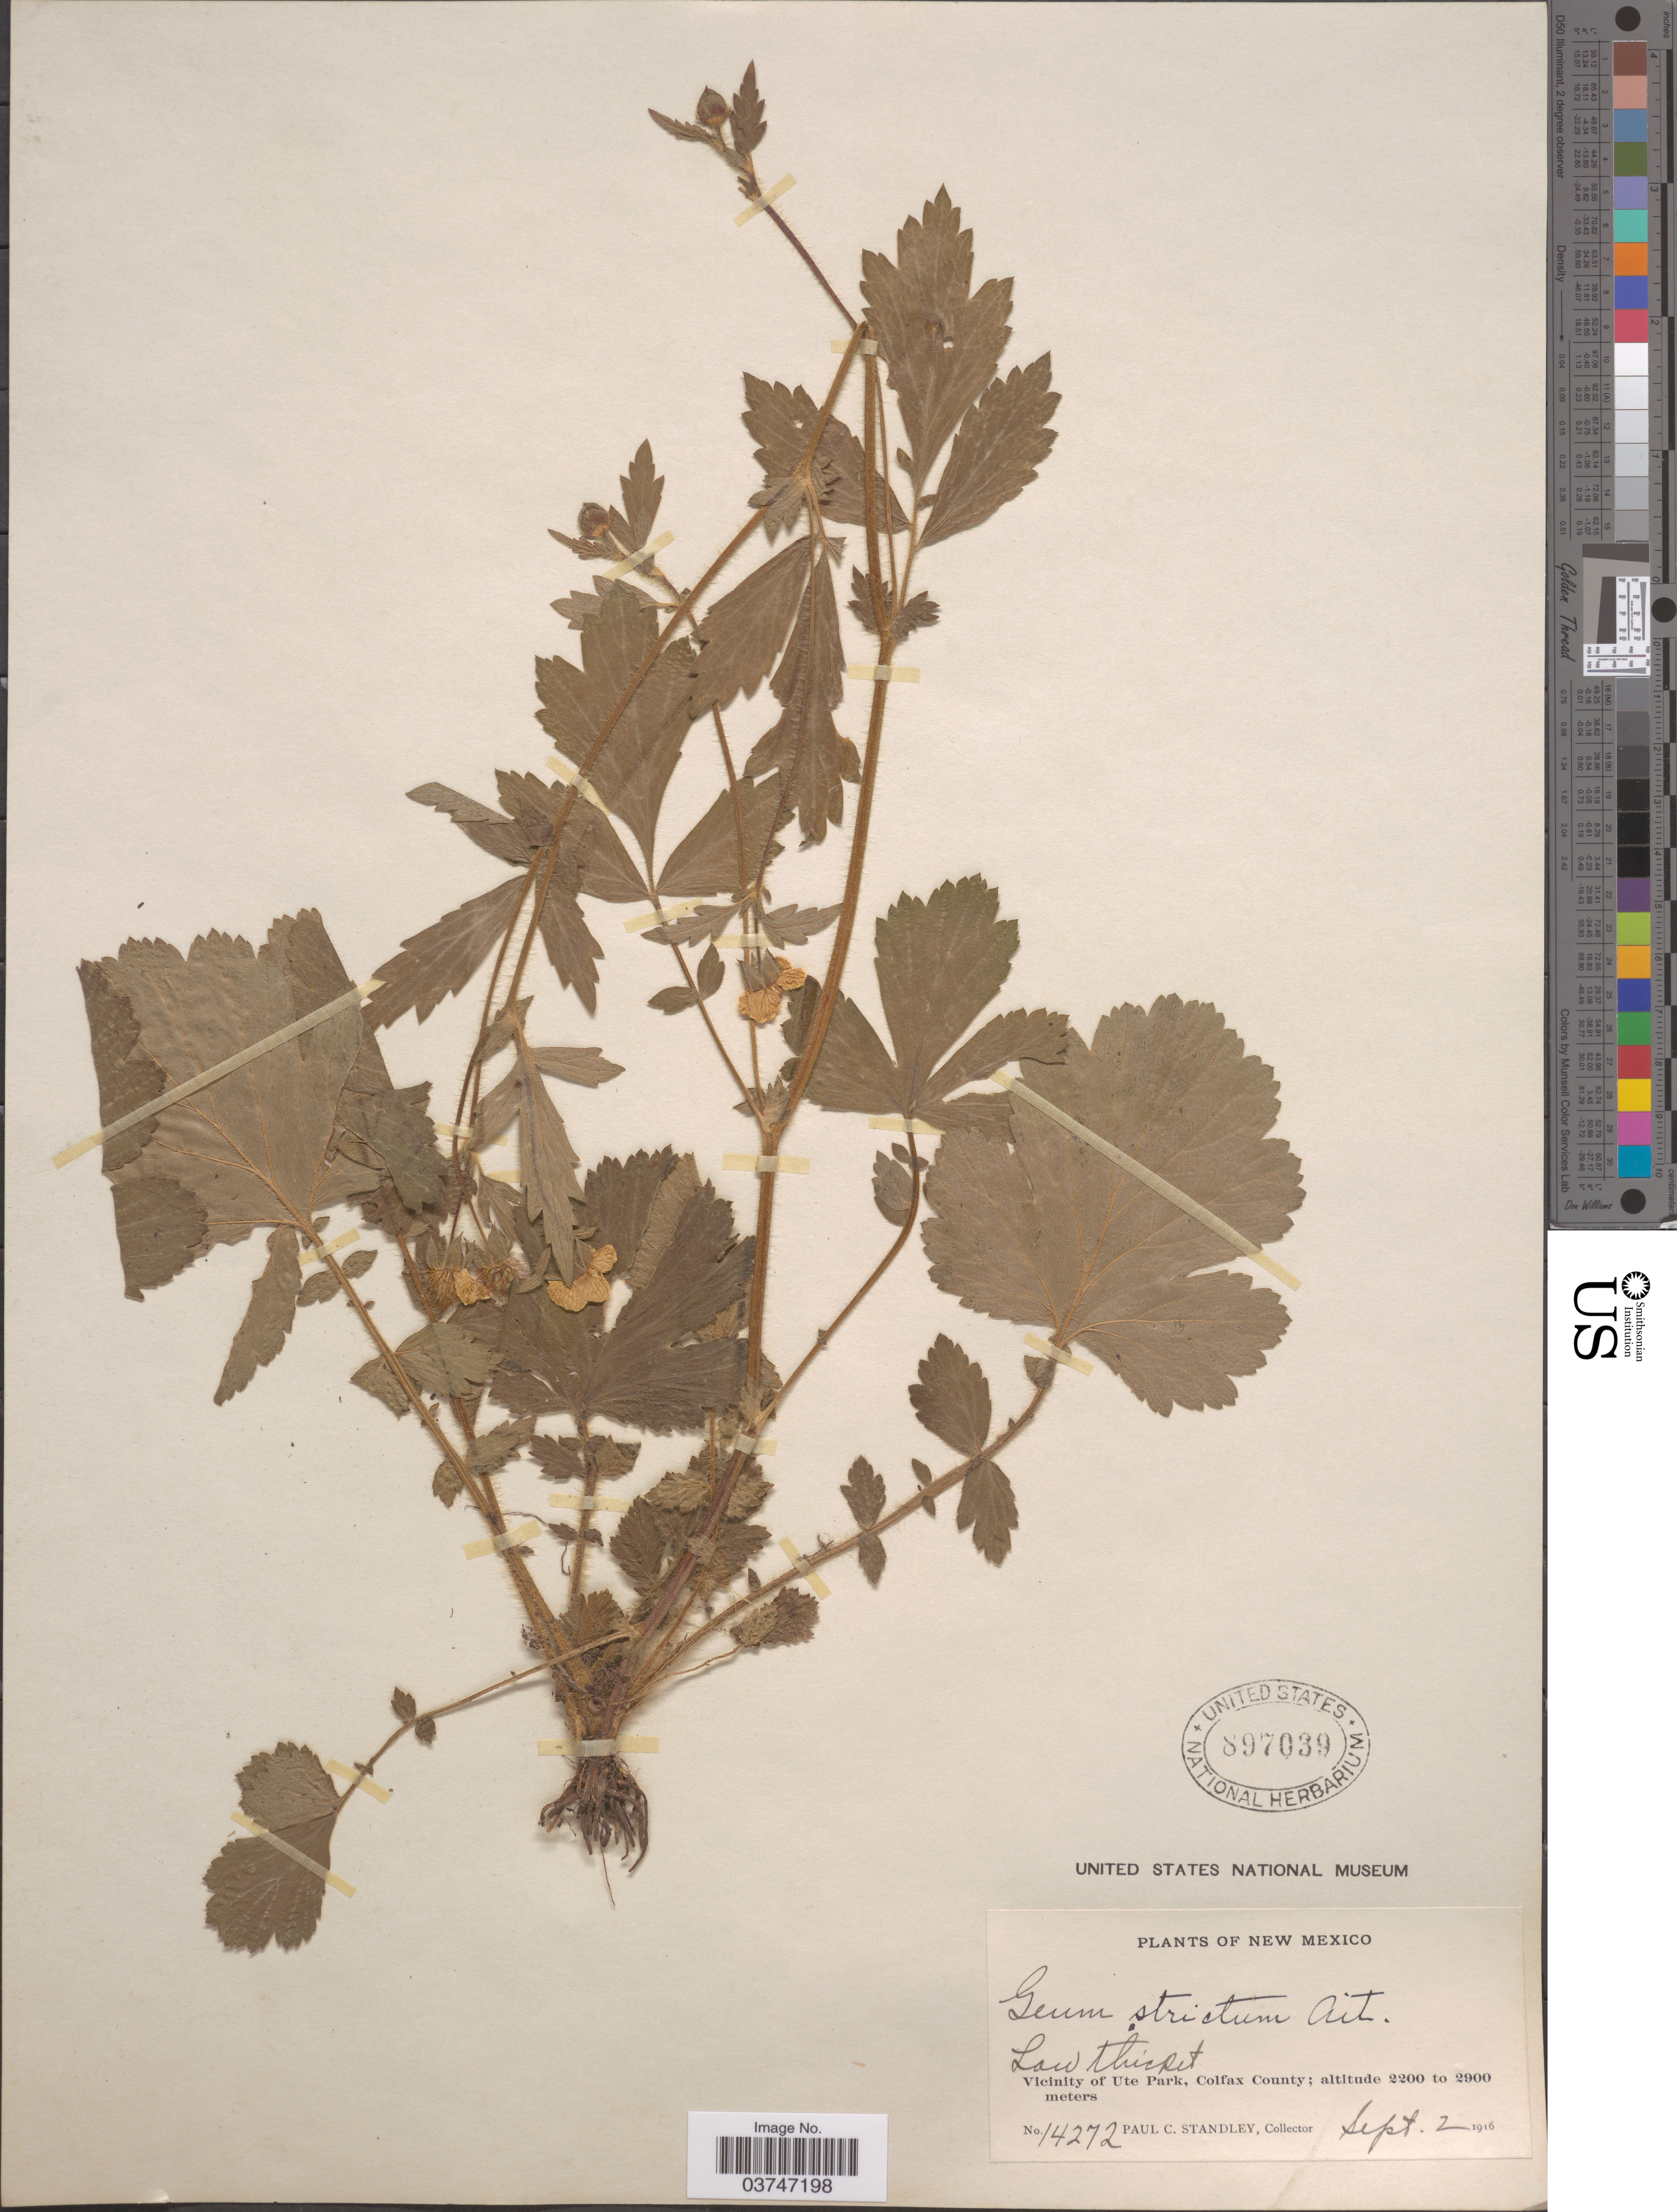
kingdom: Plantae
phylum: Tracheophyta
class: Magnoliopsida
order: Rosales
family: Rosaceae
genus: Geum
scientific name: Geum aleppicum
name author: Jacq.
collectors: P. C. Standley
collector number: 14272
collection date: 1916-09-02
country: United States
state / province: New Mexico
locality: Vicinity of Ute Park, Colfax County.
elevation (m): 2200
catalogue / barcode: US 897039